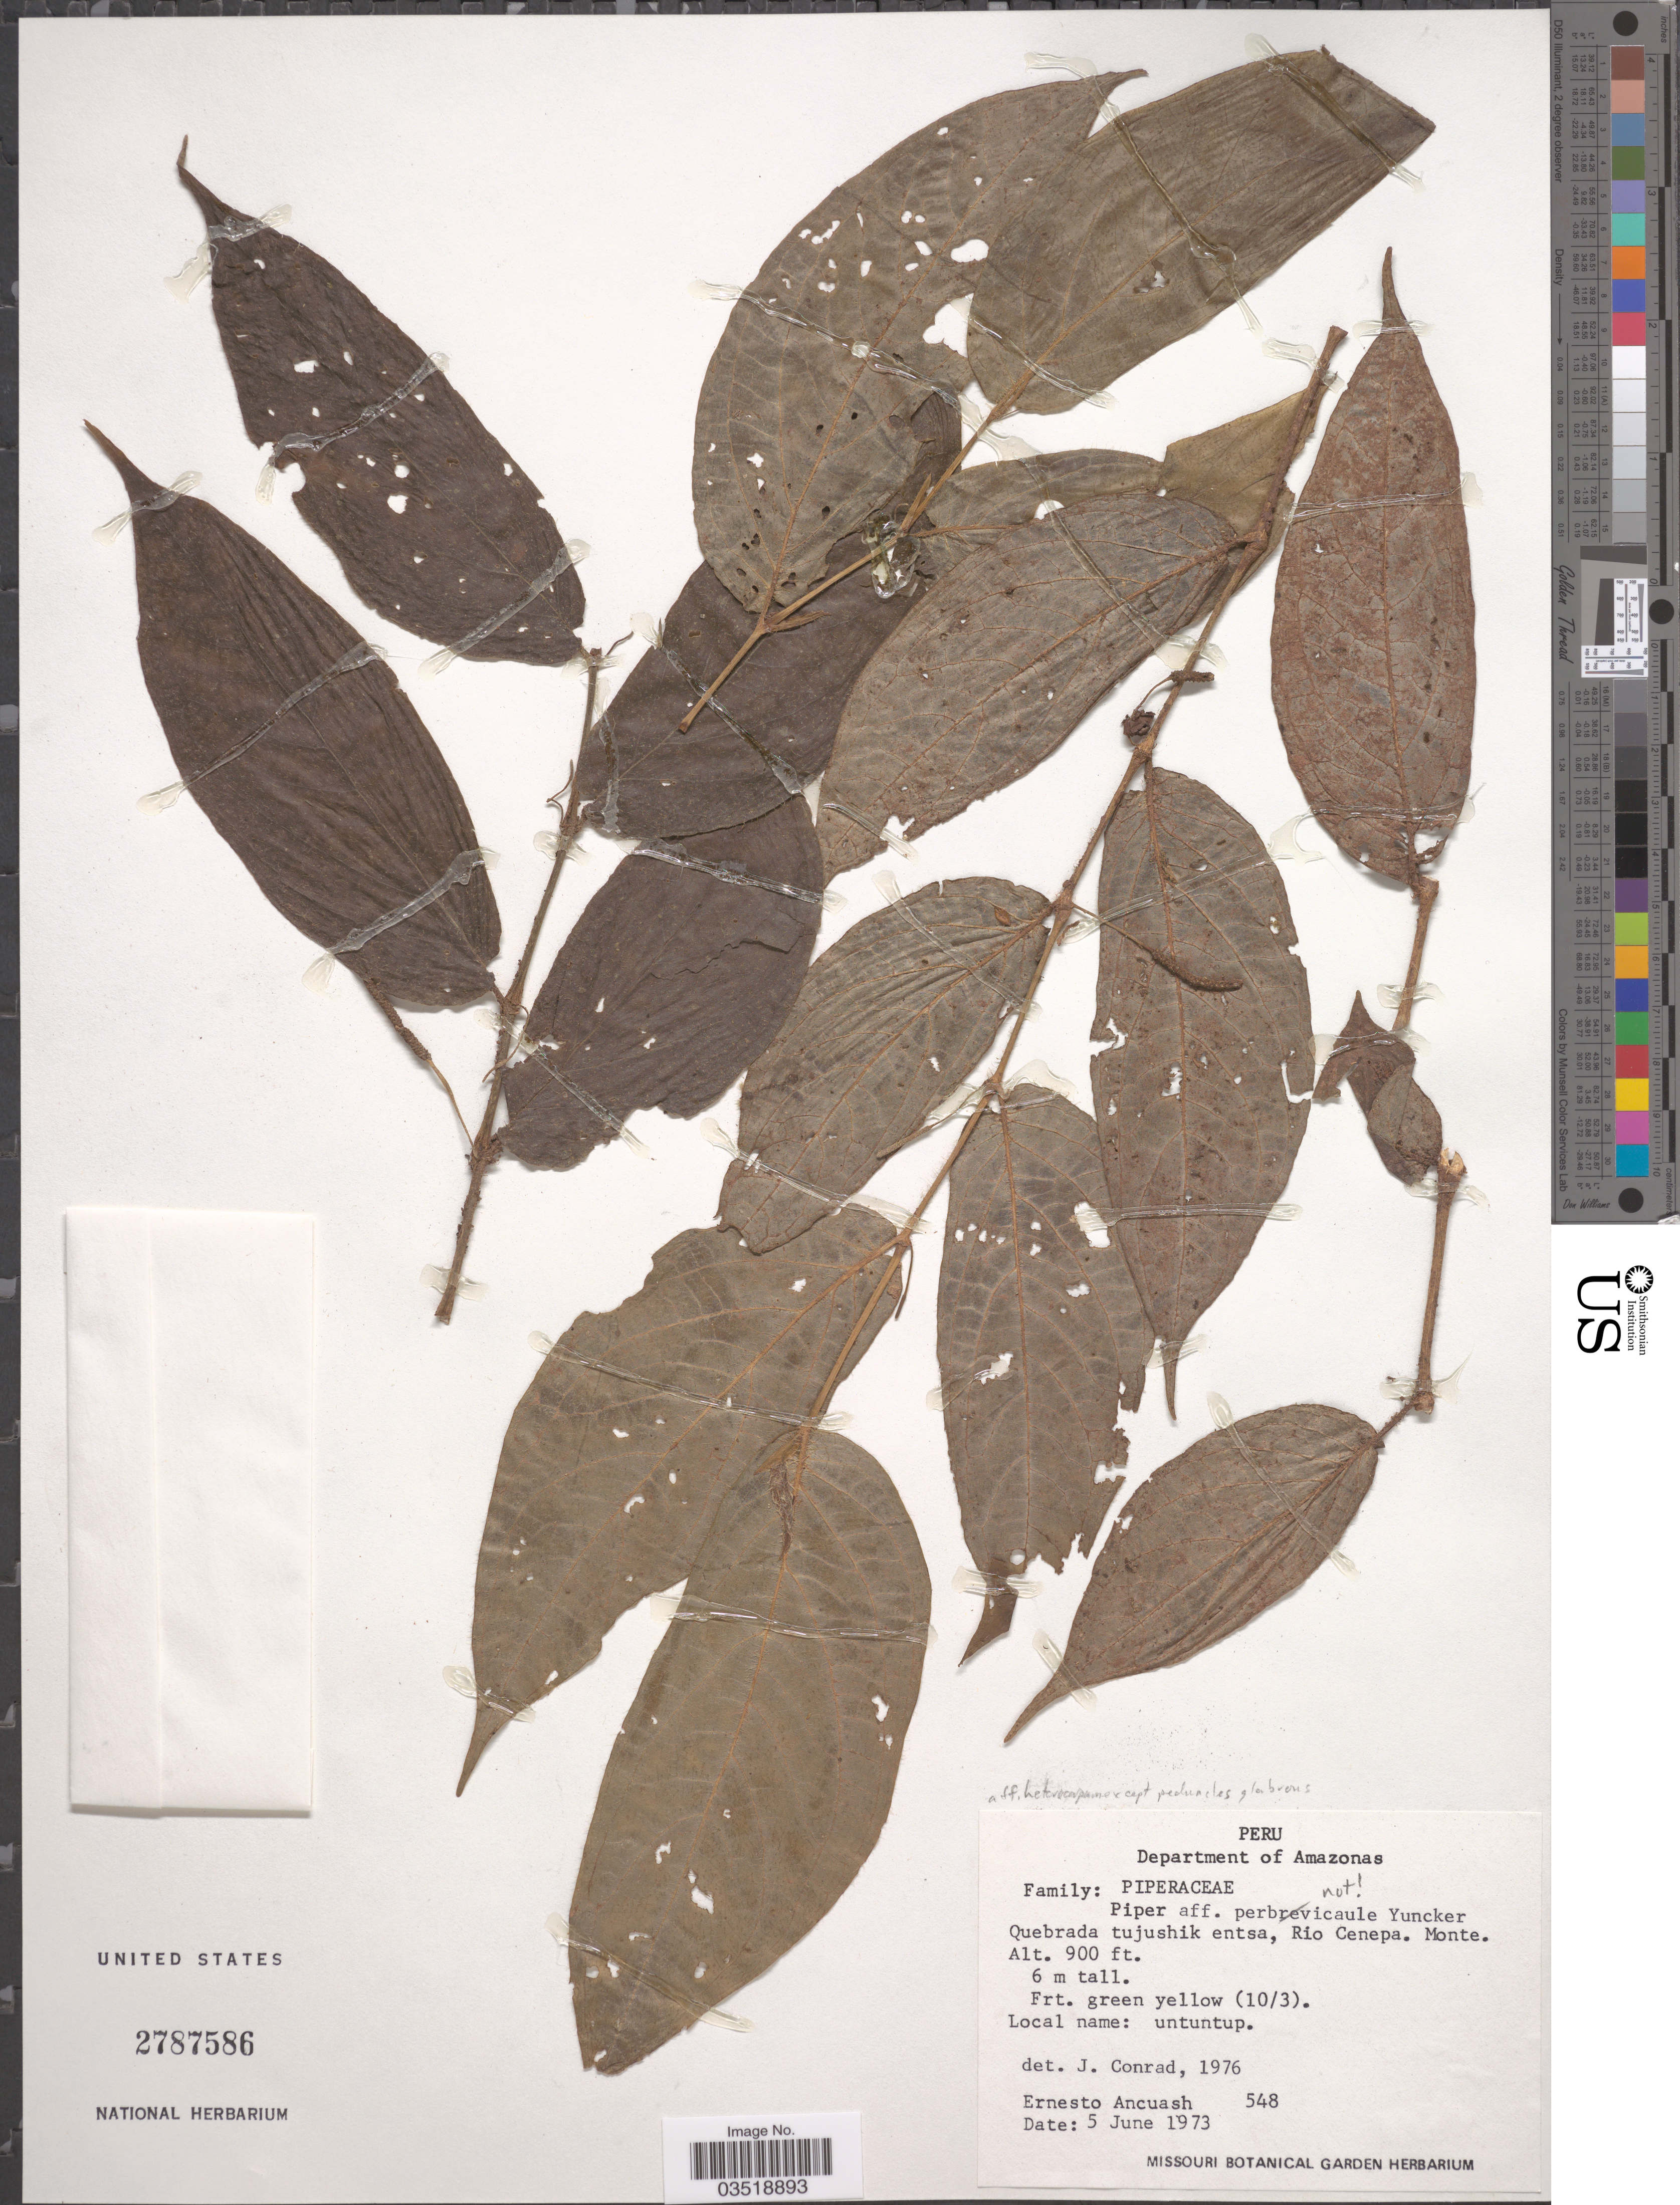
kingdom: Plantae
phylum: Tracheophyta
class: Magnoliopsida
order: Piperales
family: Piperaceae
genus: Piper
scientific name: Piper sp.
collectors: E. Ancuash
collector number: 548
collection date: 1973-06-05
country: Peru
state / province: Amazonas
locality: Department of Amazonas. Quebrada tujushik entsa, Rio Cenepa. Monte.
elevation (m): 274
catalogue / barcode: US 2787586